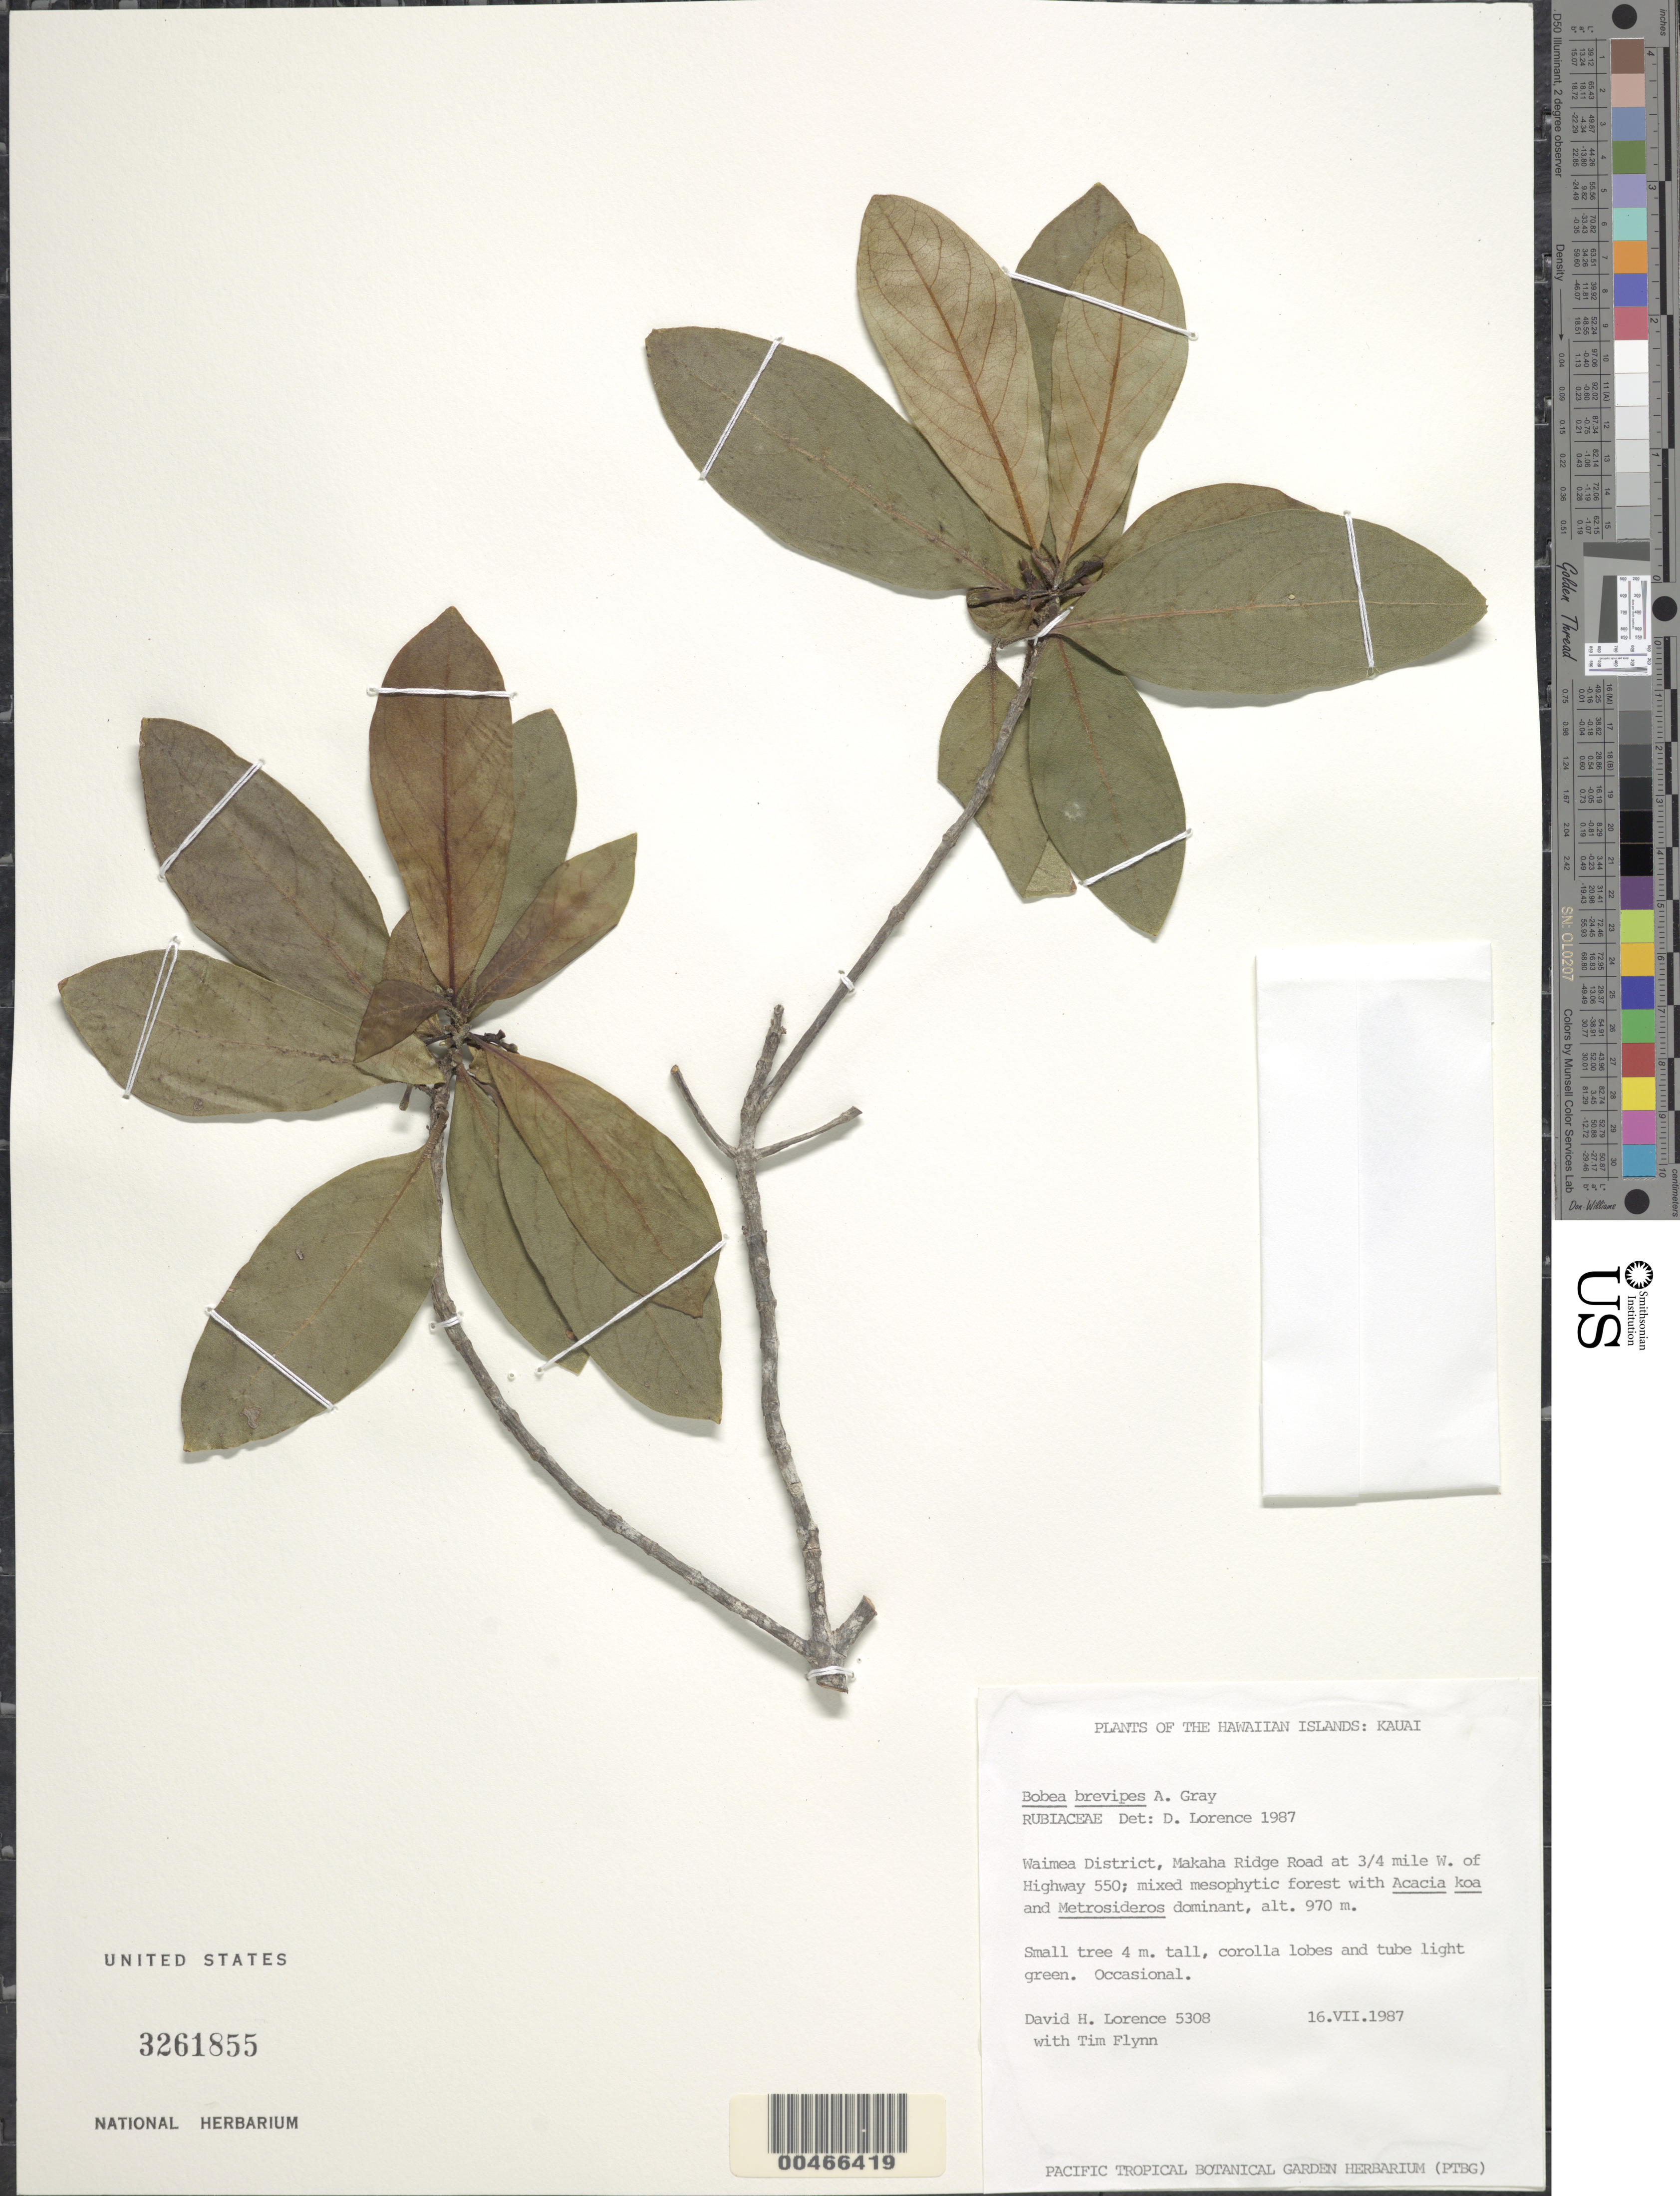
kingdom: Plantae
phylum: Tracheophyta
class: Magnoliopsida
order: Gentianales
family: Rubiaceae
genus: Bobea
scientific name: Bobea brevipes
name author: A. Gray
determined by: Lorence, D. L.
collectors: D. Lorence & T. W. Flynn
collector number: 5308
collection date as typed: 16 Jul 1987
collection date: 1987-07-16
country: United States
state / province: Hawaii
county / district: Kauai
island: Kaua'i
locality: Waimea Dist., Makaha Ridge Road at 0.75 mi W of Hwy. 550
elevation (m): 970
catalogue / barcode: US 3261855